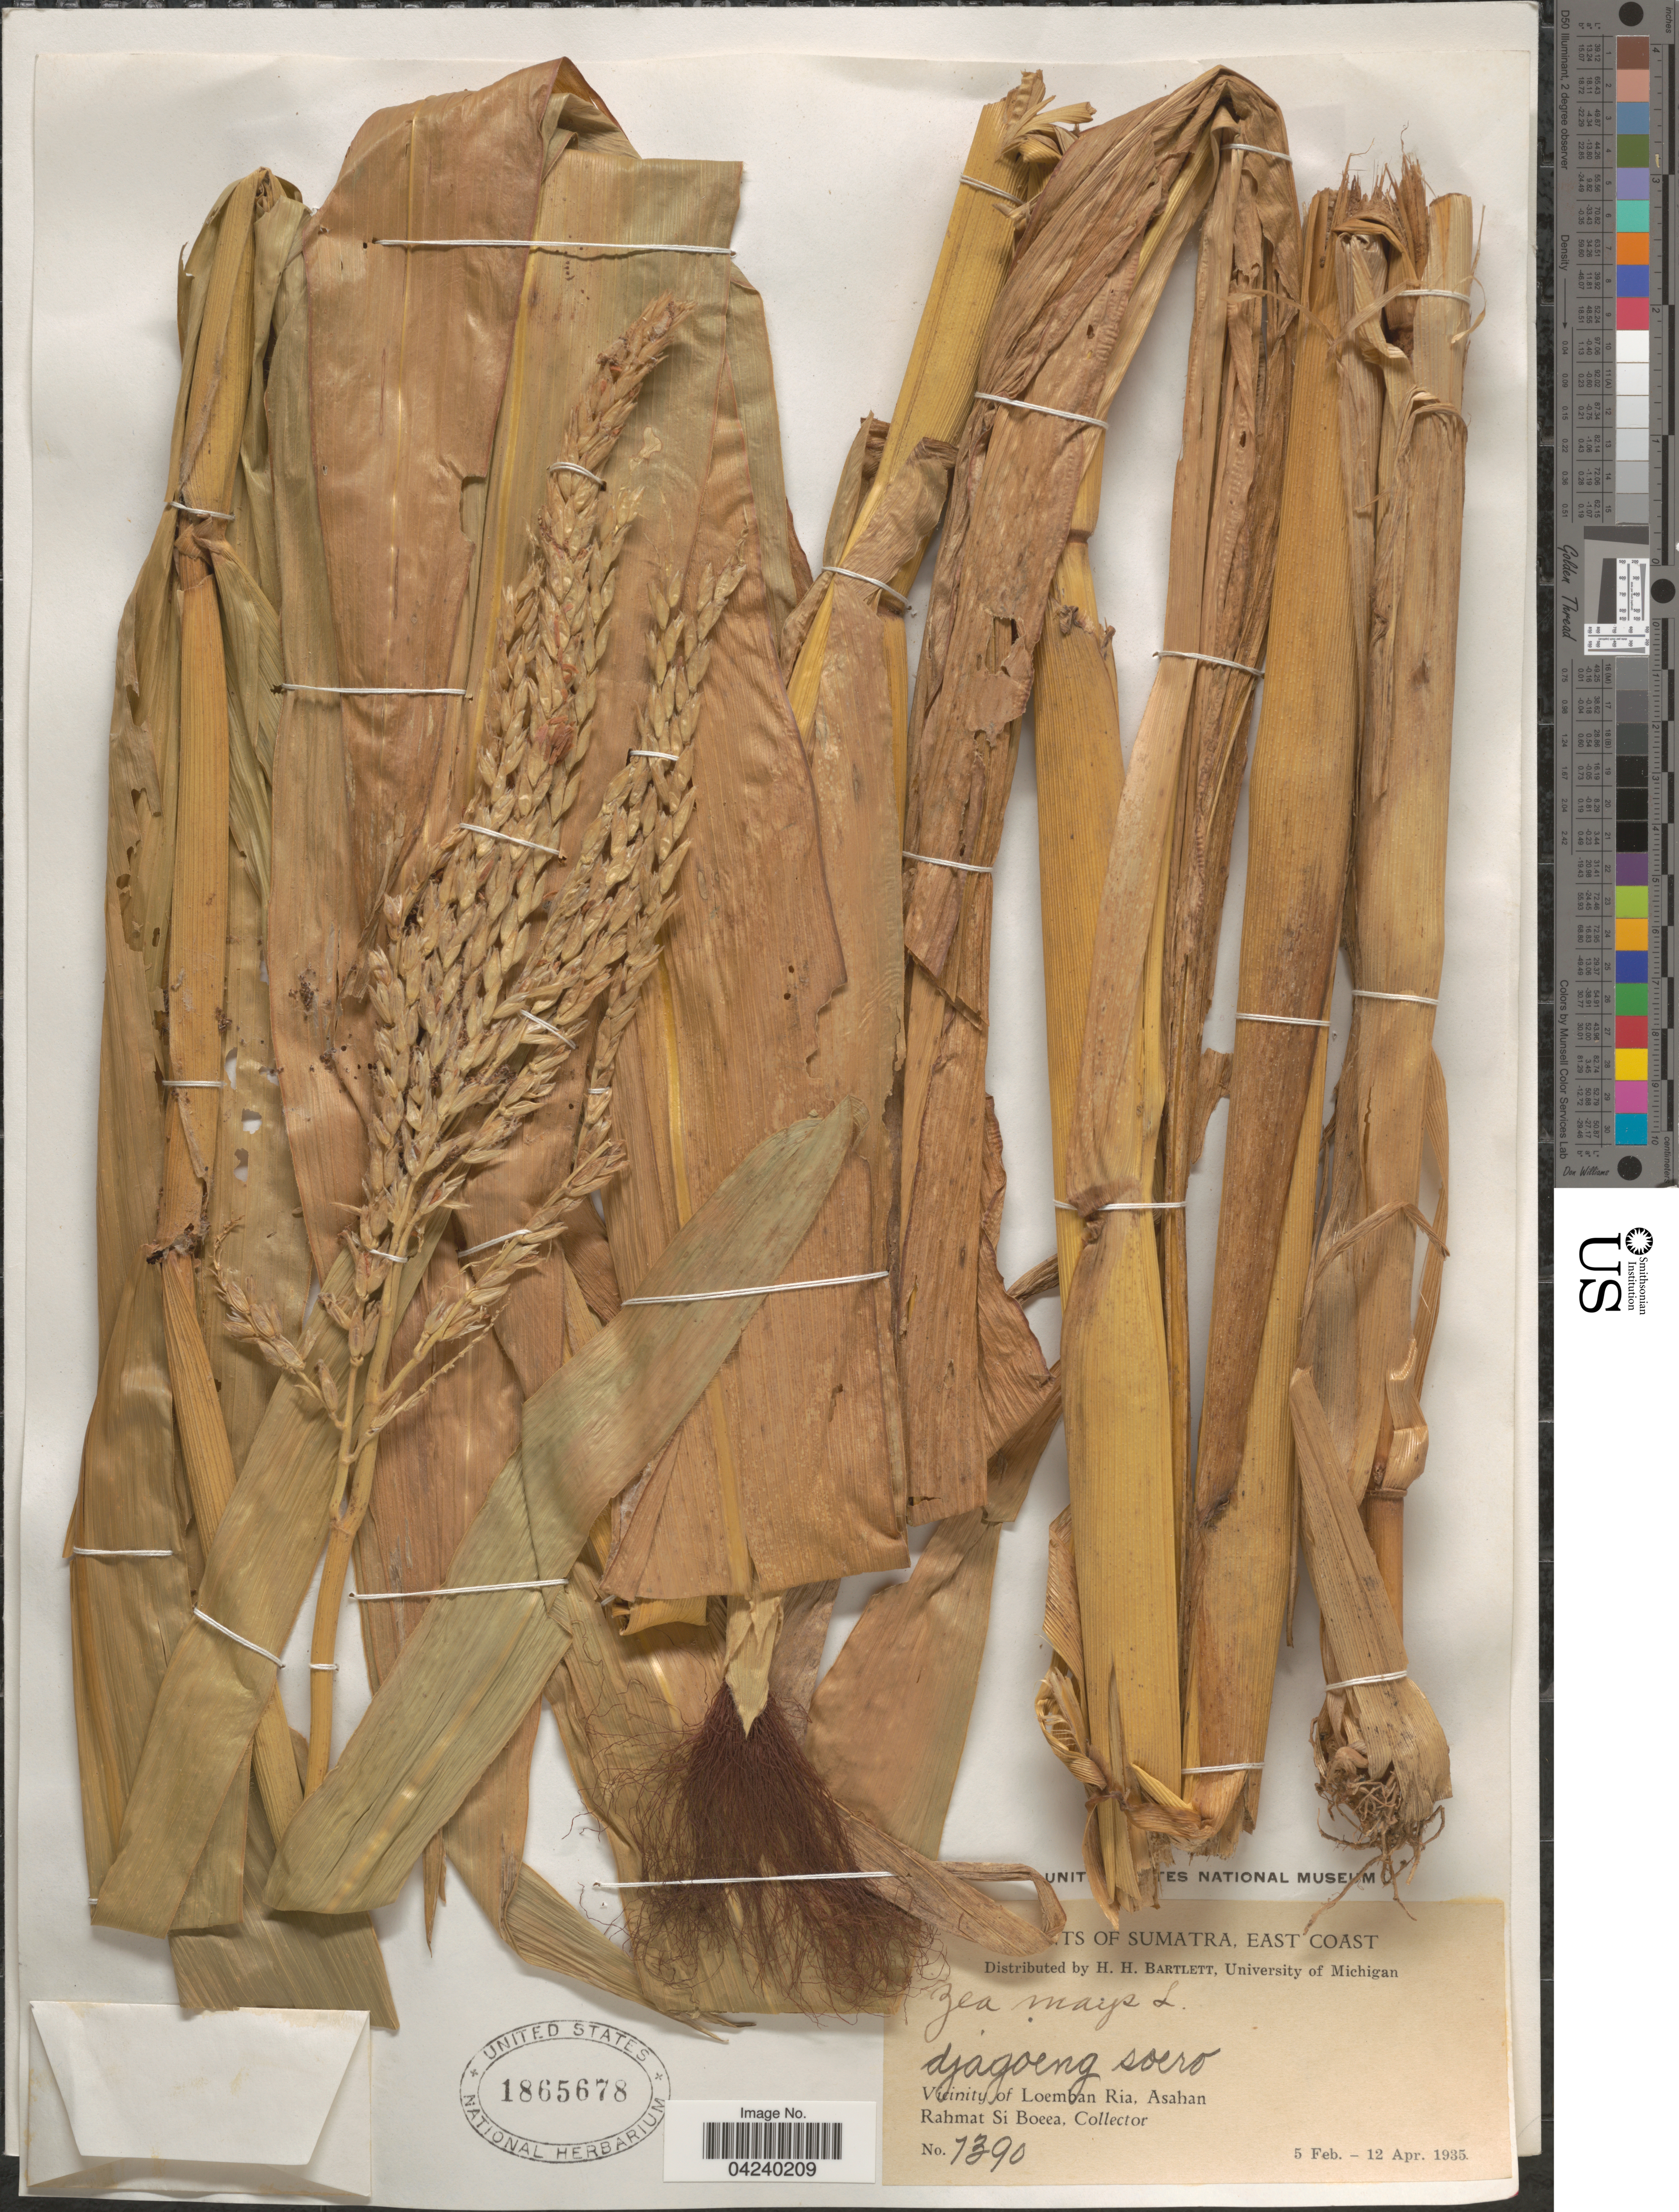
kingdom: Plantae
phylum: Tracheophyta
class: Liliopsida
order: Poales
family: Poaceae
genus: Zea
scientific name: Zea mays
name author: L.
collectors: Rahmat Si Boeea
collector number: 7390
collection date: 1935-02-05/1935-04-12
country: Indonesia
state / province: Sumatra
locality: East Coast. Vicinity of Loemban Ria, Asahan.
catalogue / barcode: US 1865678